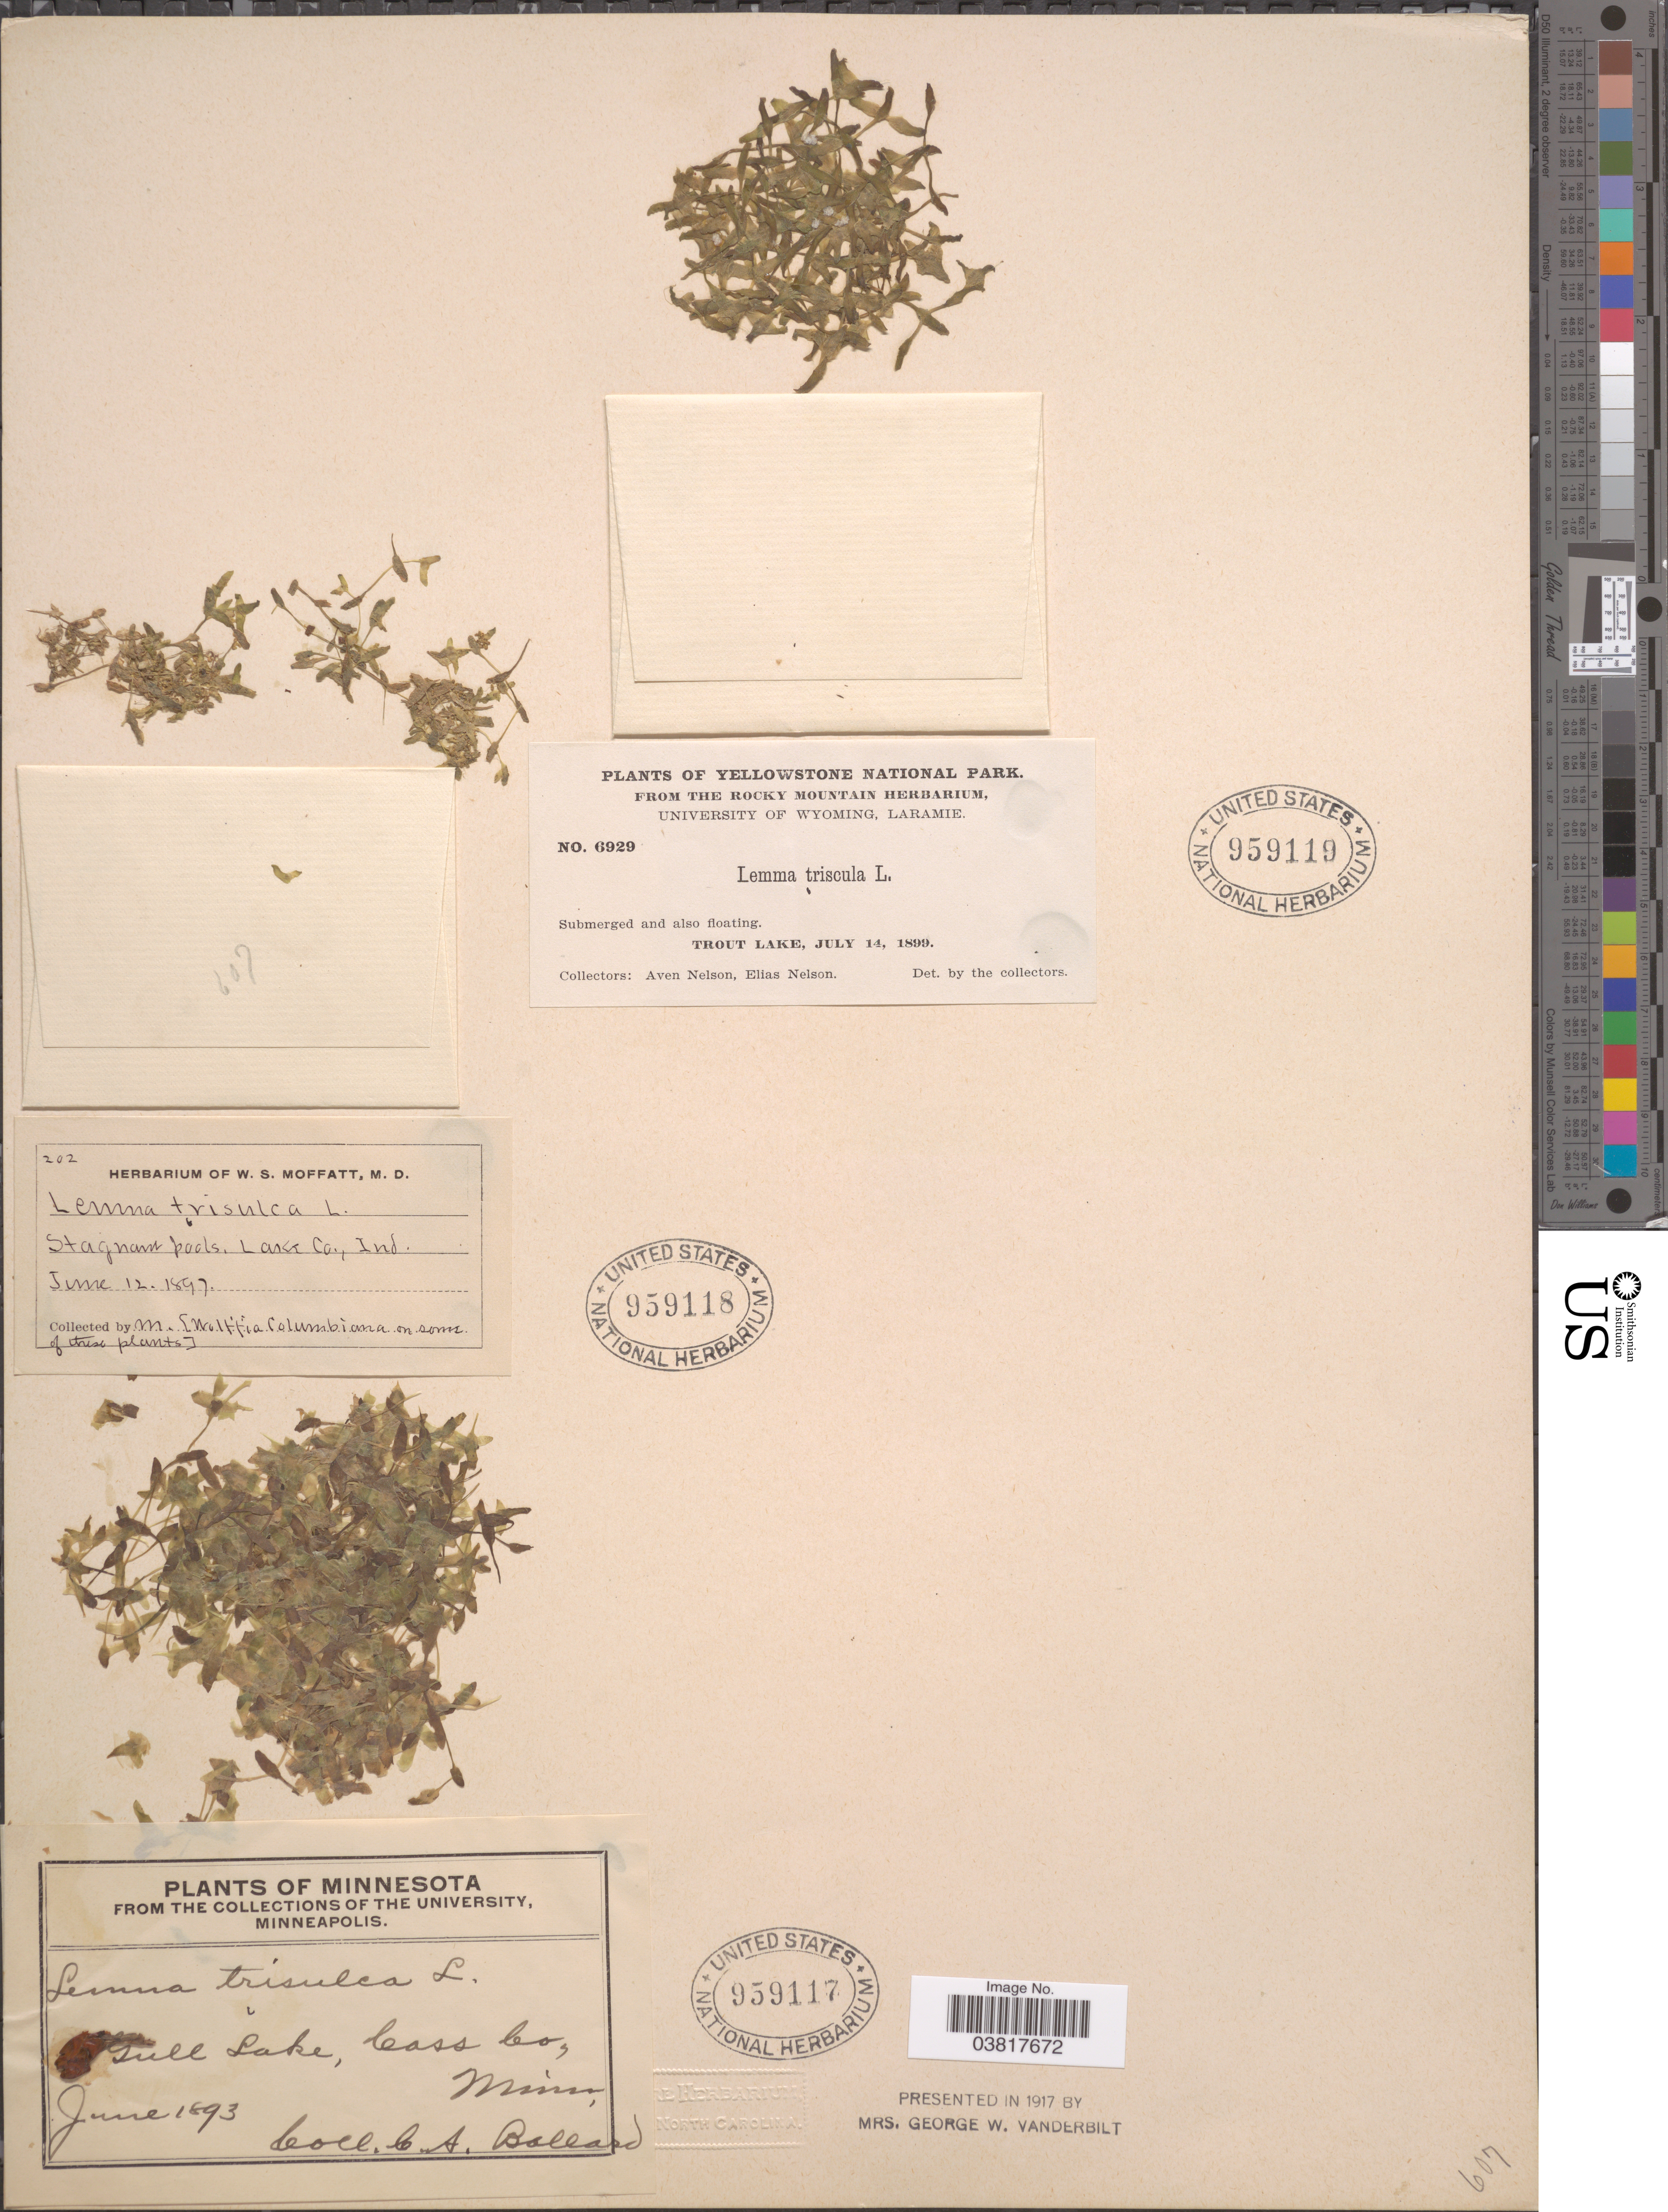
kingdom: Plantae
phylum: Tracheophyta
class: Liliopsida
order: Alismatales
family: Araceae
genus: Lemna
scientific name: Lemna trisulca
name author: L.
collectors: W. Moffatt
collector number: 202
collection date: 1897-06-12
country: United States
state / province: Indiana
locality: Stagnant pools, Lake Co.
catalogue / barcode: US 959118-2